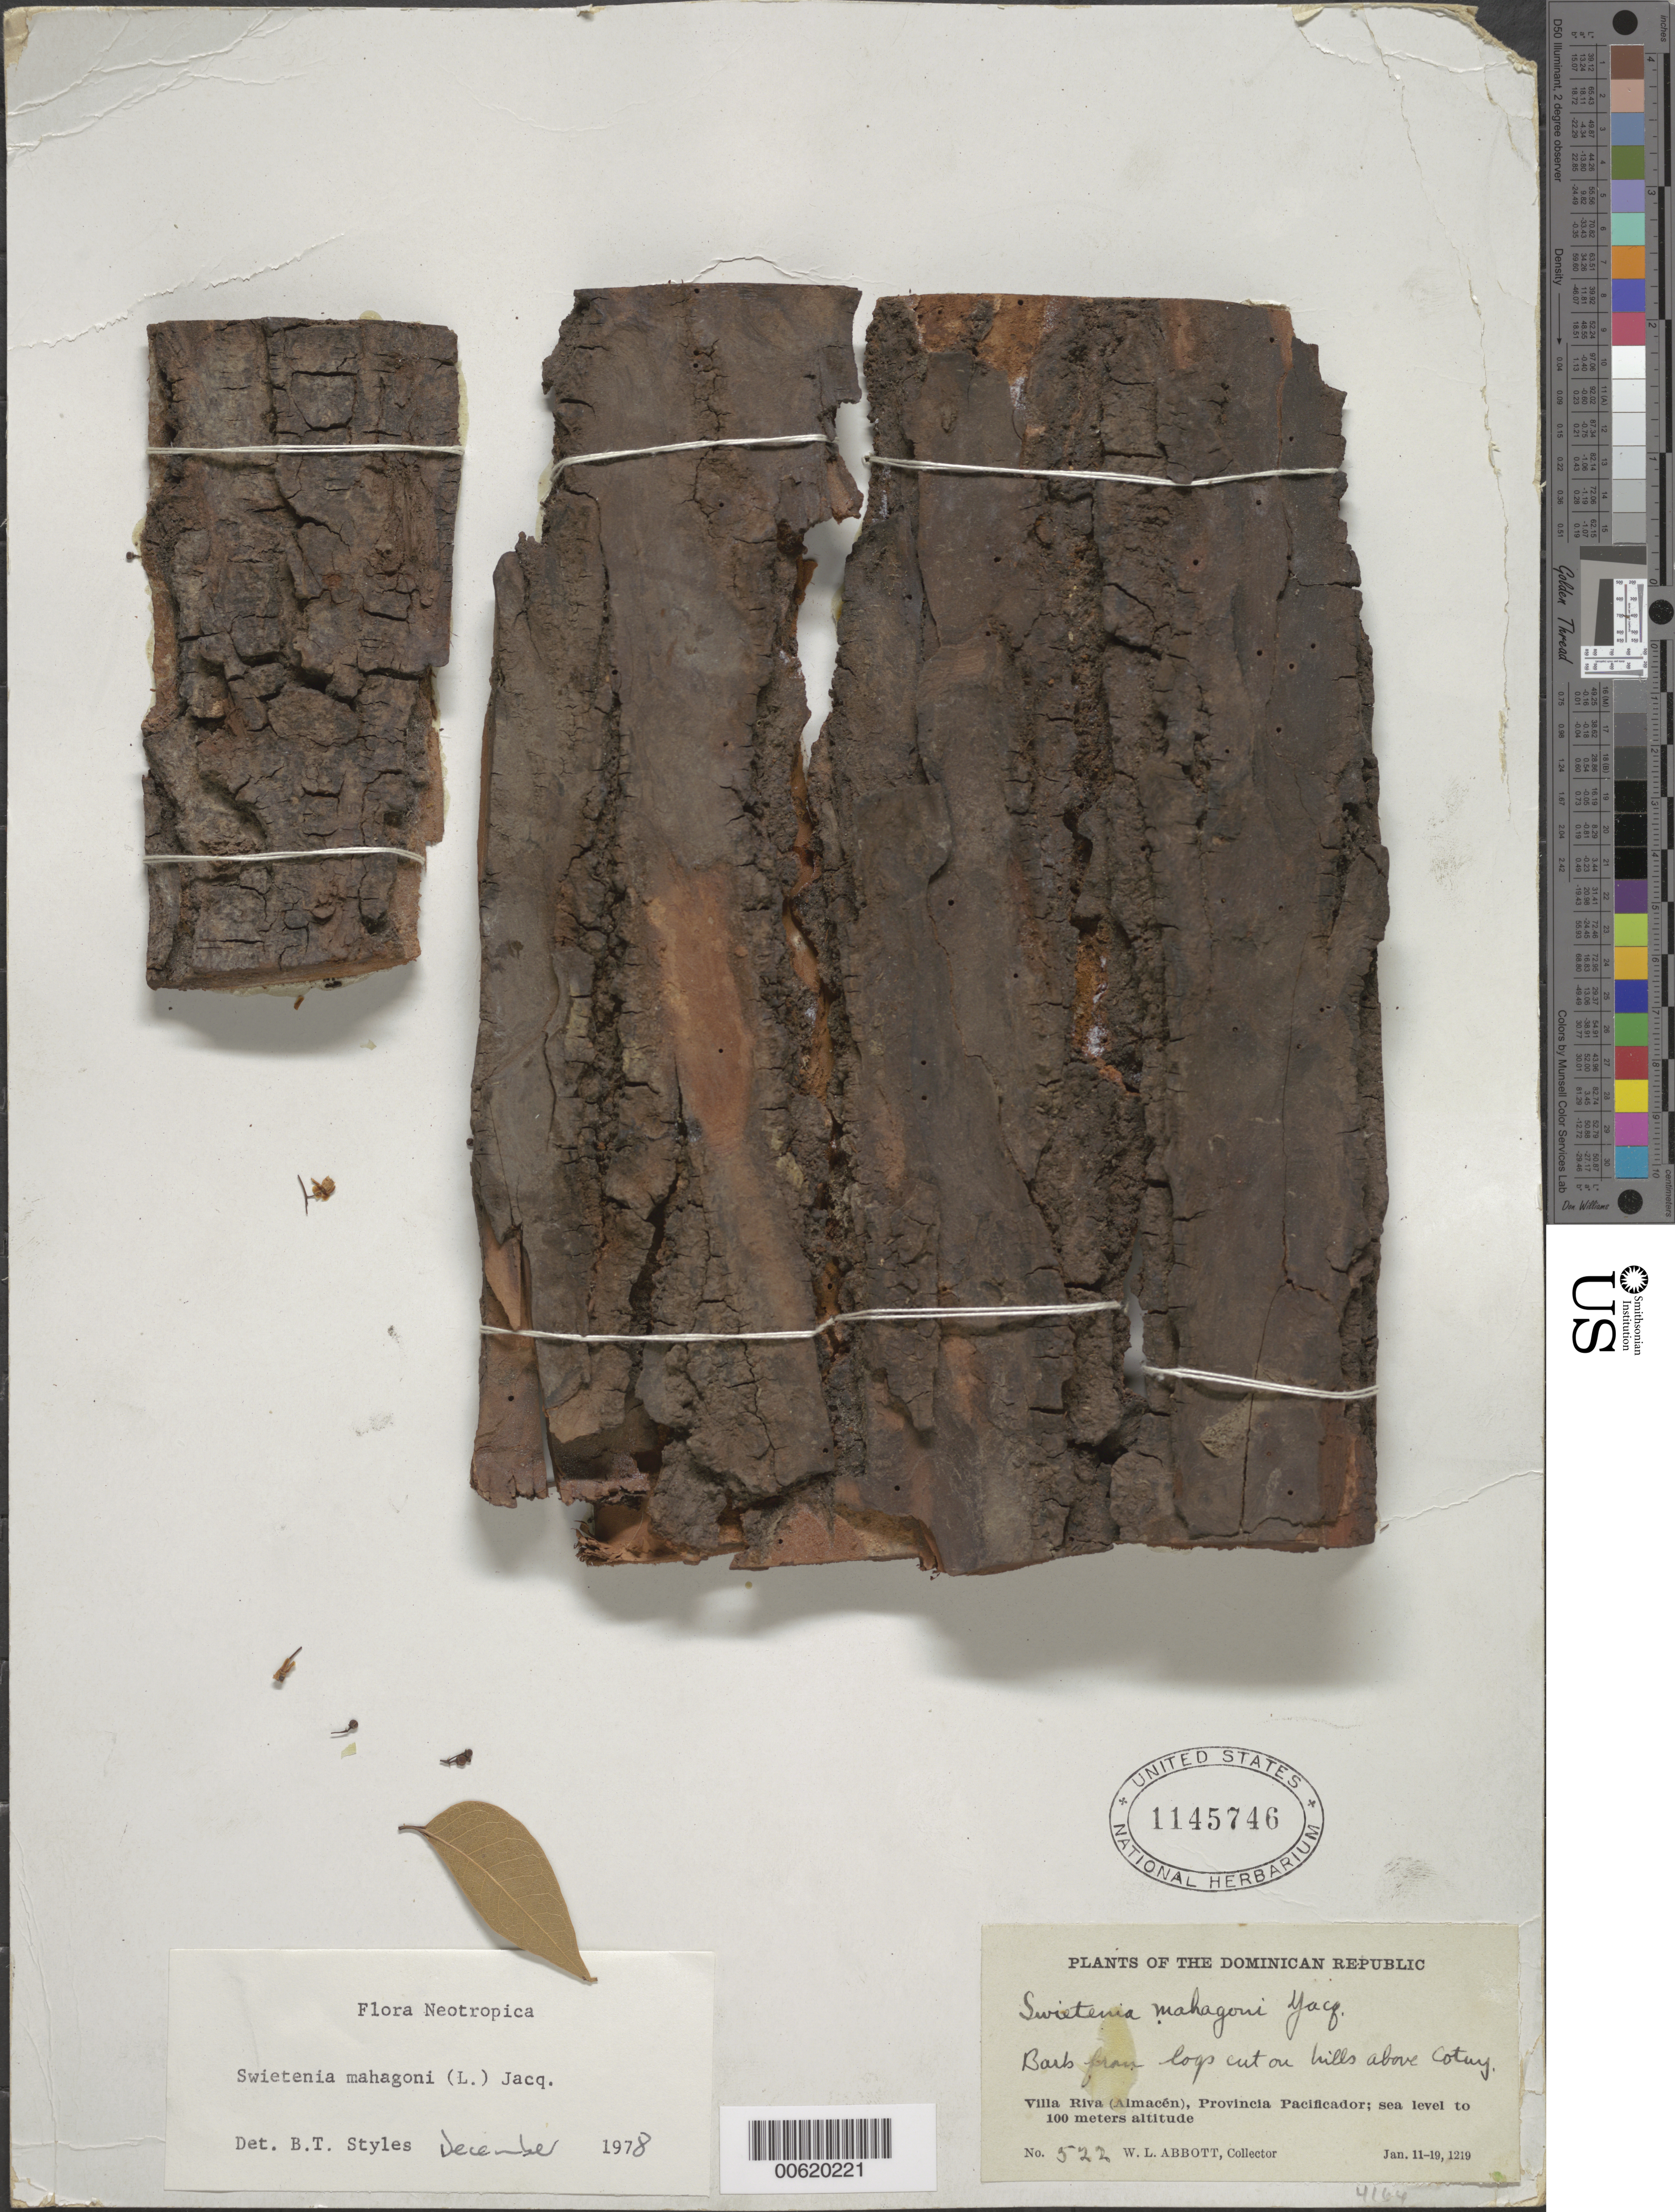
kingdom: Plantae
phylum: Tracheophyta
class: Magnoliopsida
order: Sapindales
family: Meliaceae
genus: Swietenia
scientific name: Swietenia mahagoni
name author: (L.) Jacq.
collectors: W. L. Abbott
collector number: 522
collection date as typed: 11 Jan 1912 to 19 Jan 1912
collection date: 1912-01-11/1912-01-19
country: Dominican Republic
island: Hispaniola Island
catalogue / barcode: US 1145746